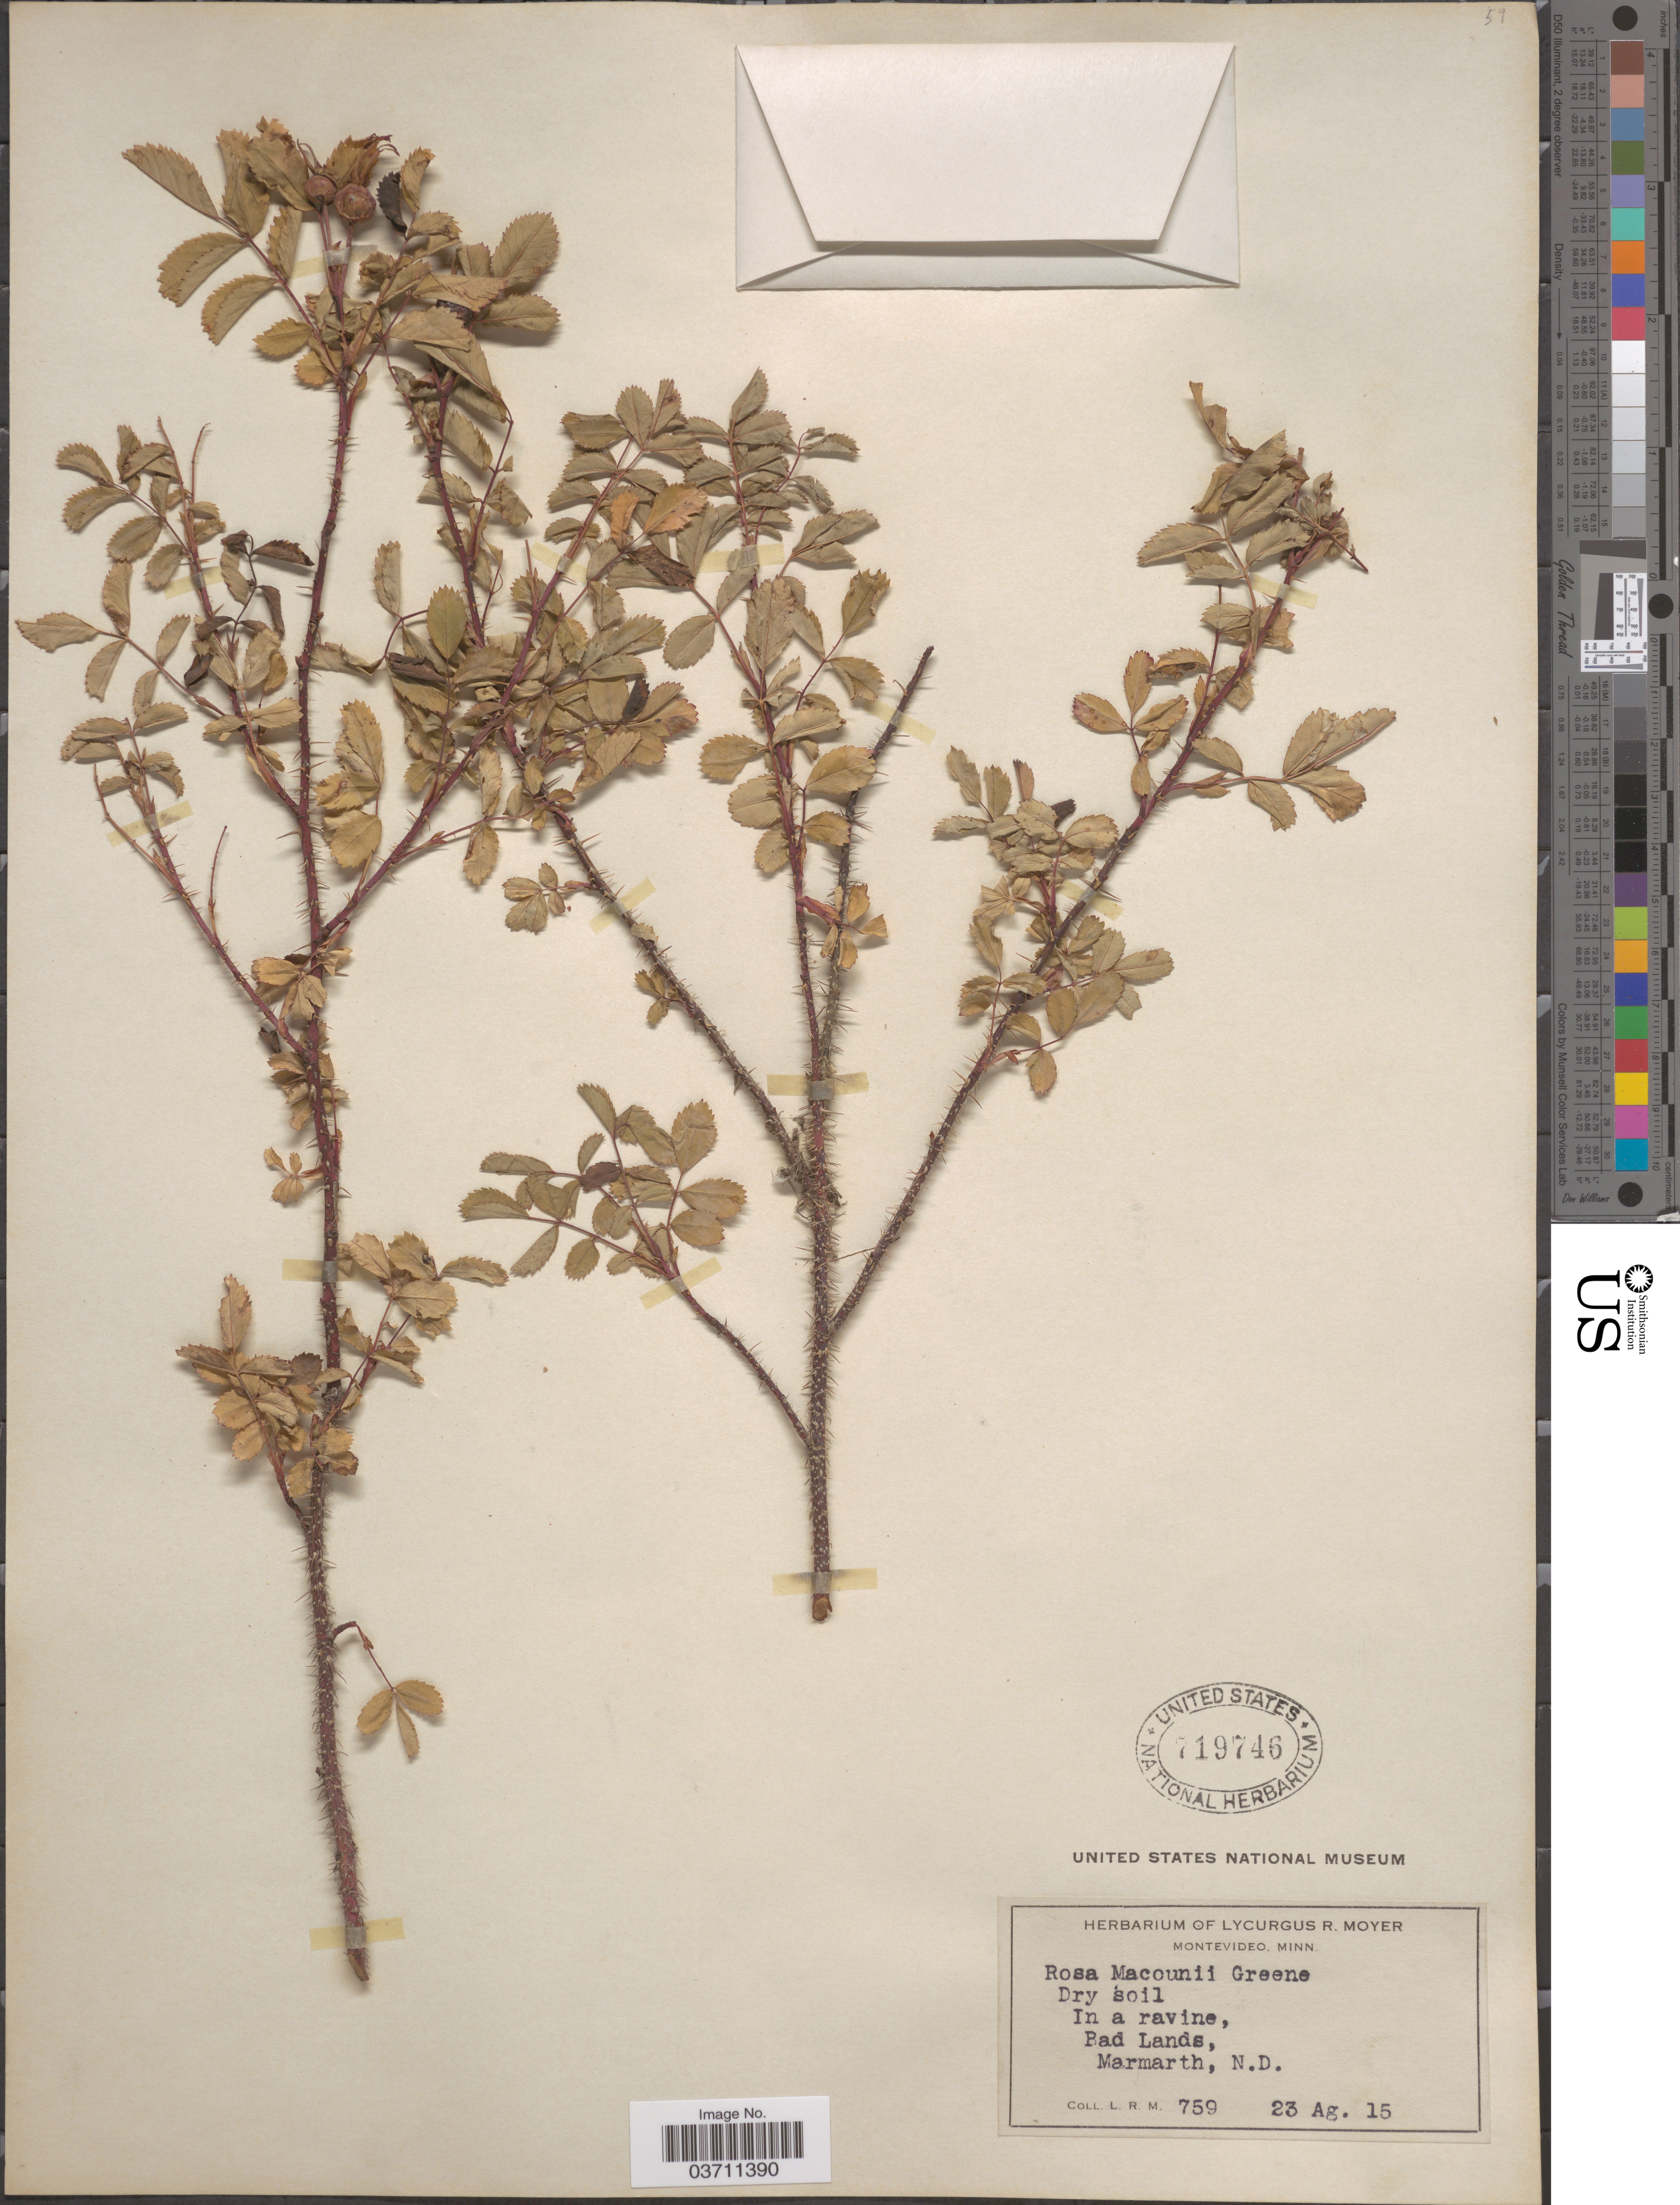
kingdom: Plantae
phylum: Tracheophyta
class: Magnoliopsida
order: Rosales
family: Rosaceae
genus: Rosa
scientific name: Rosa macounii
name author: Greene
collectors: L. Moyer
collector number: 759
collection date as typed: Transcribed d/m/y: 23/8/15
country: United States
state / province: North Dakota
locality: Bad Lands, Marmarth.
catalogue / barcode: US 719746